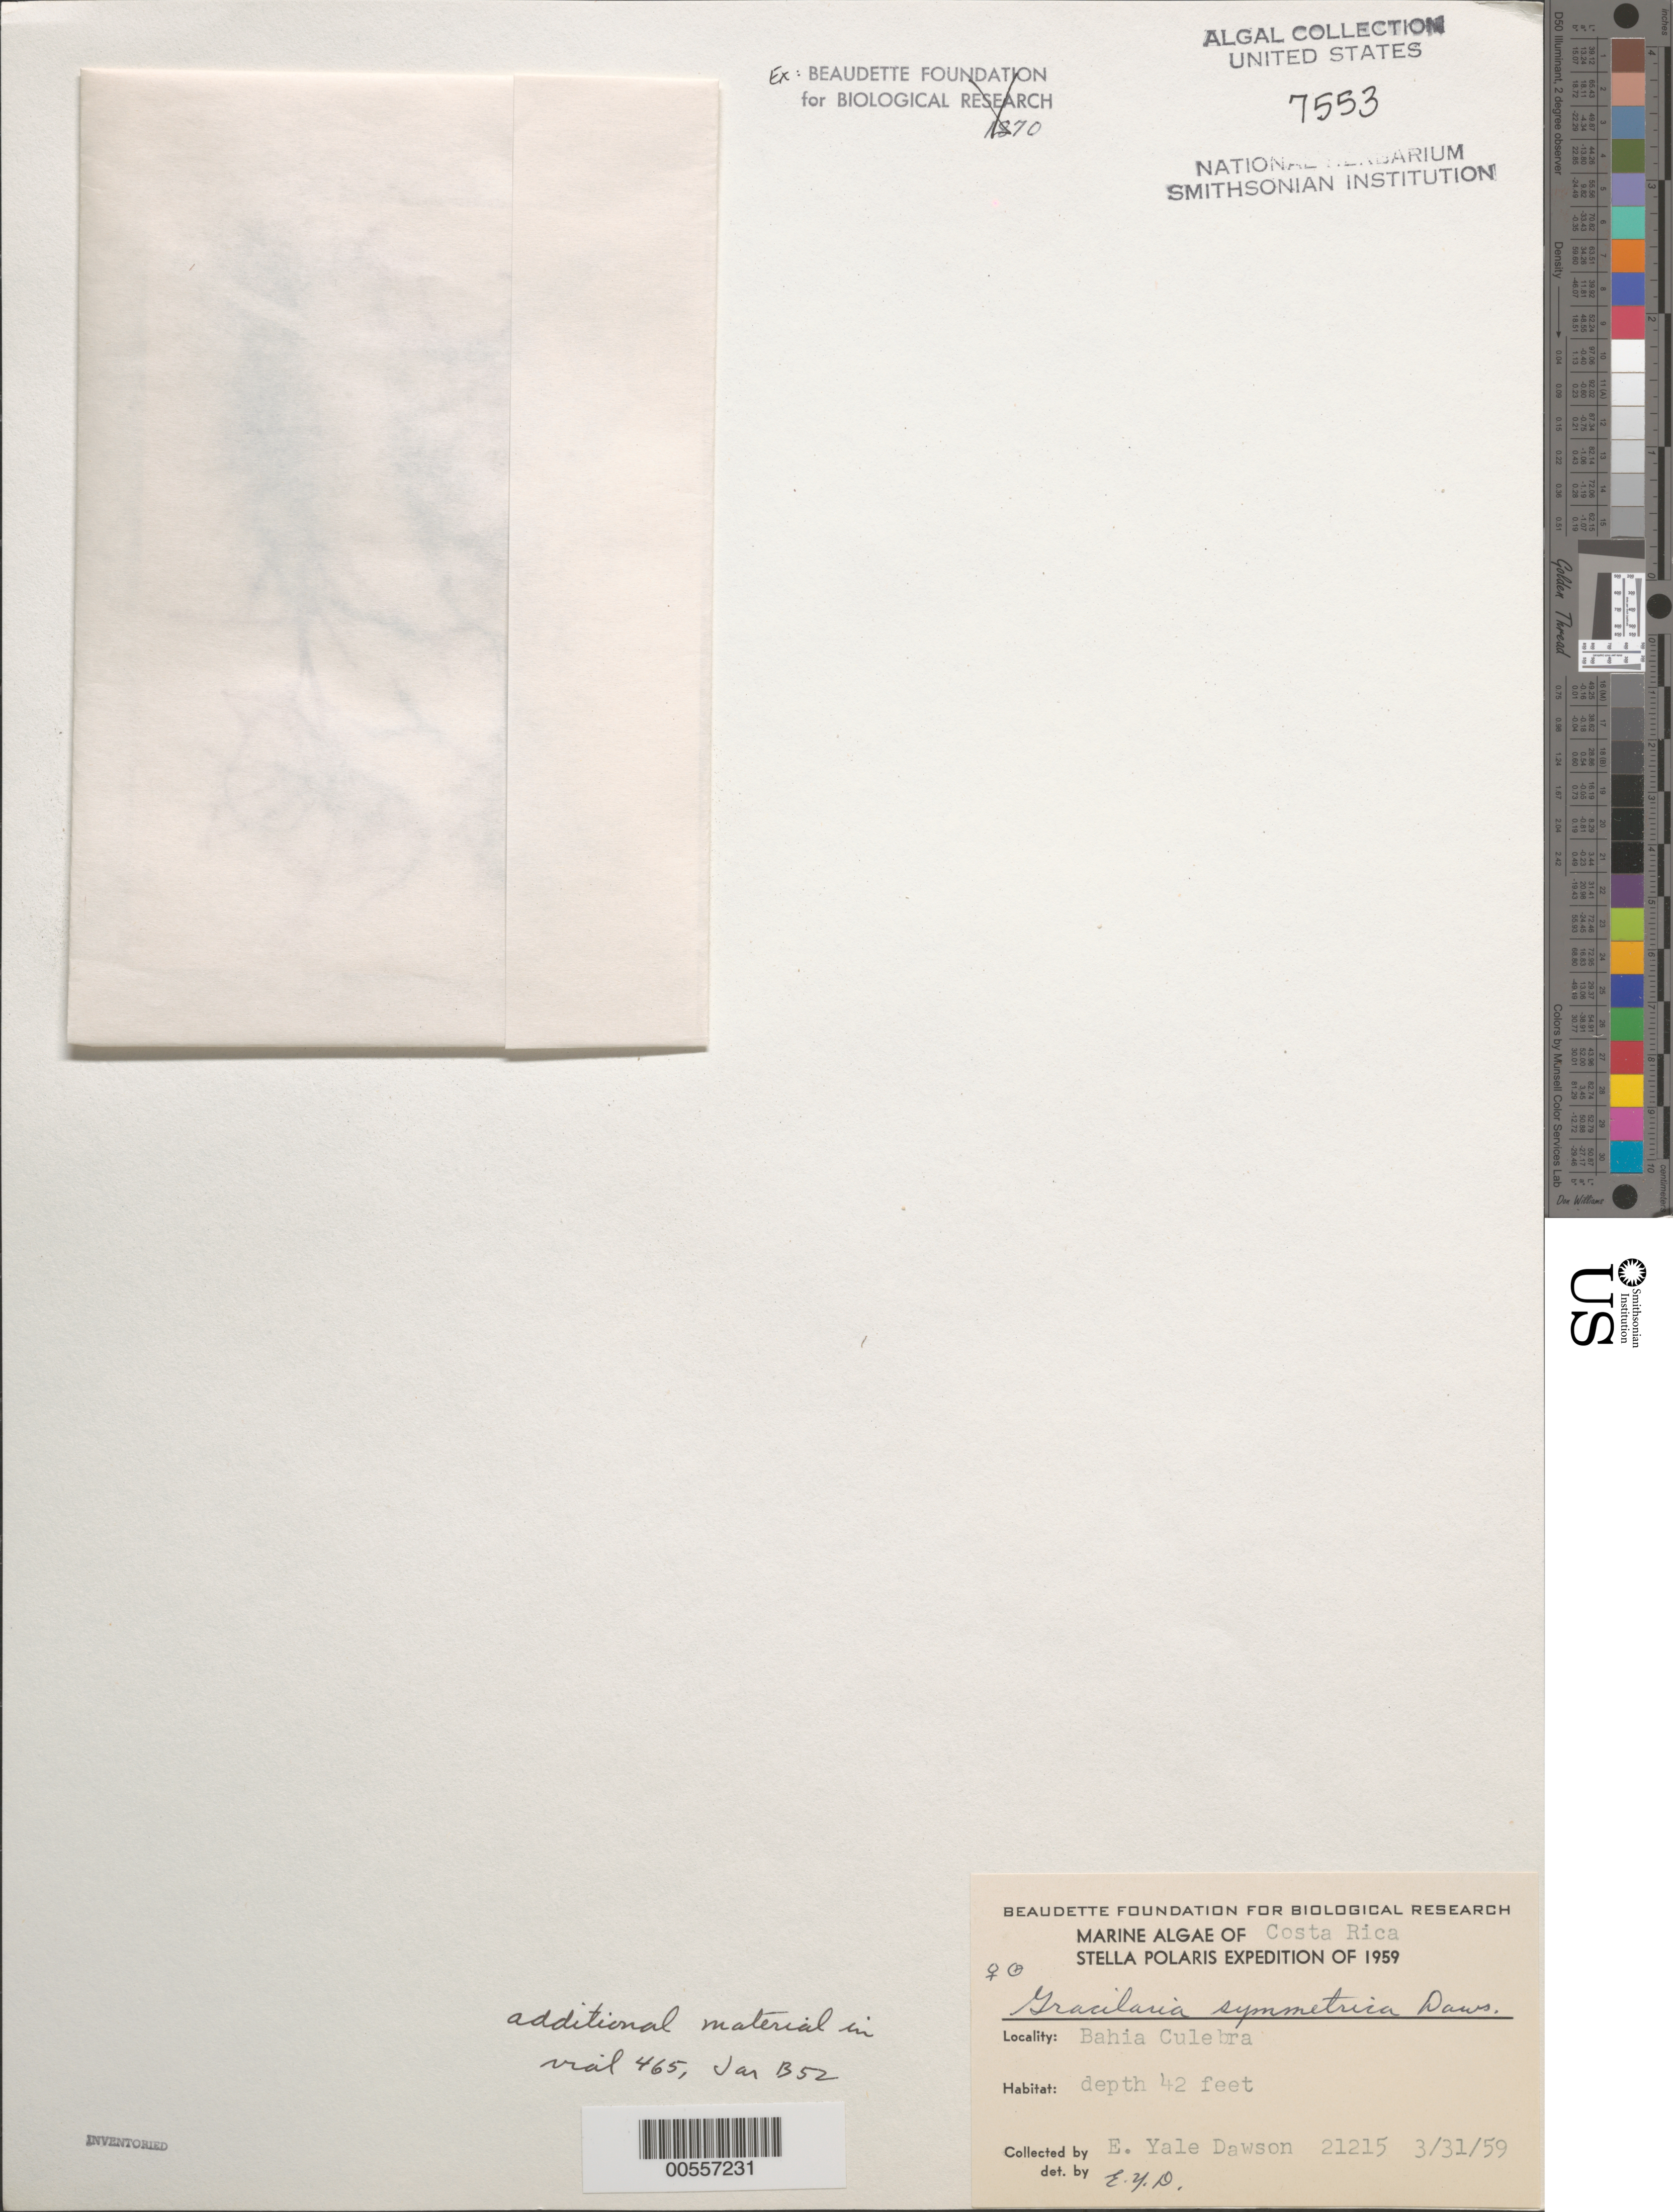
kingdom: Plantae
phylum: Rhodophyta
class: Florideophyceae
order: Gracilariales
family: Gracilariaceae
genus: Gracilaria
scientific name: Gracilaria symmetrica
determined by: Dawson, E. Y.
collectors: E. Y. Dawson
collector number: EYD 21215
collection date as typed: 31 Mar 1959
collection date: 1959-03-31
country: Costa Rica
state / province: Guanacaste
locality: Bahia Culebra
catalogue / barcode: US 7553